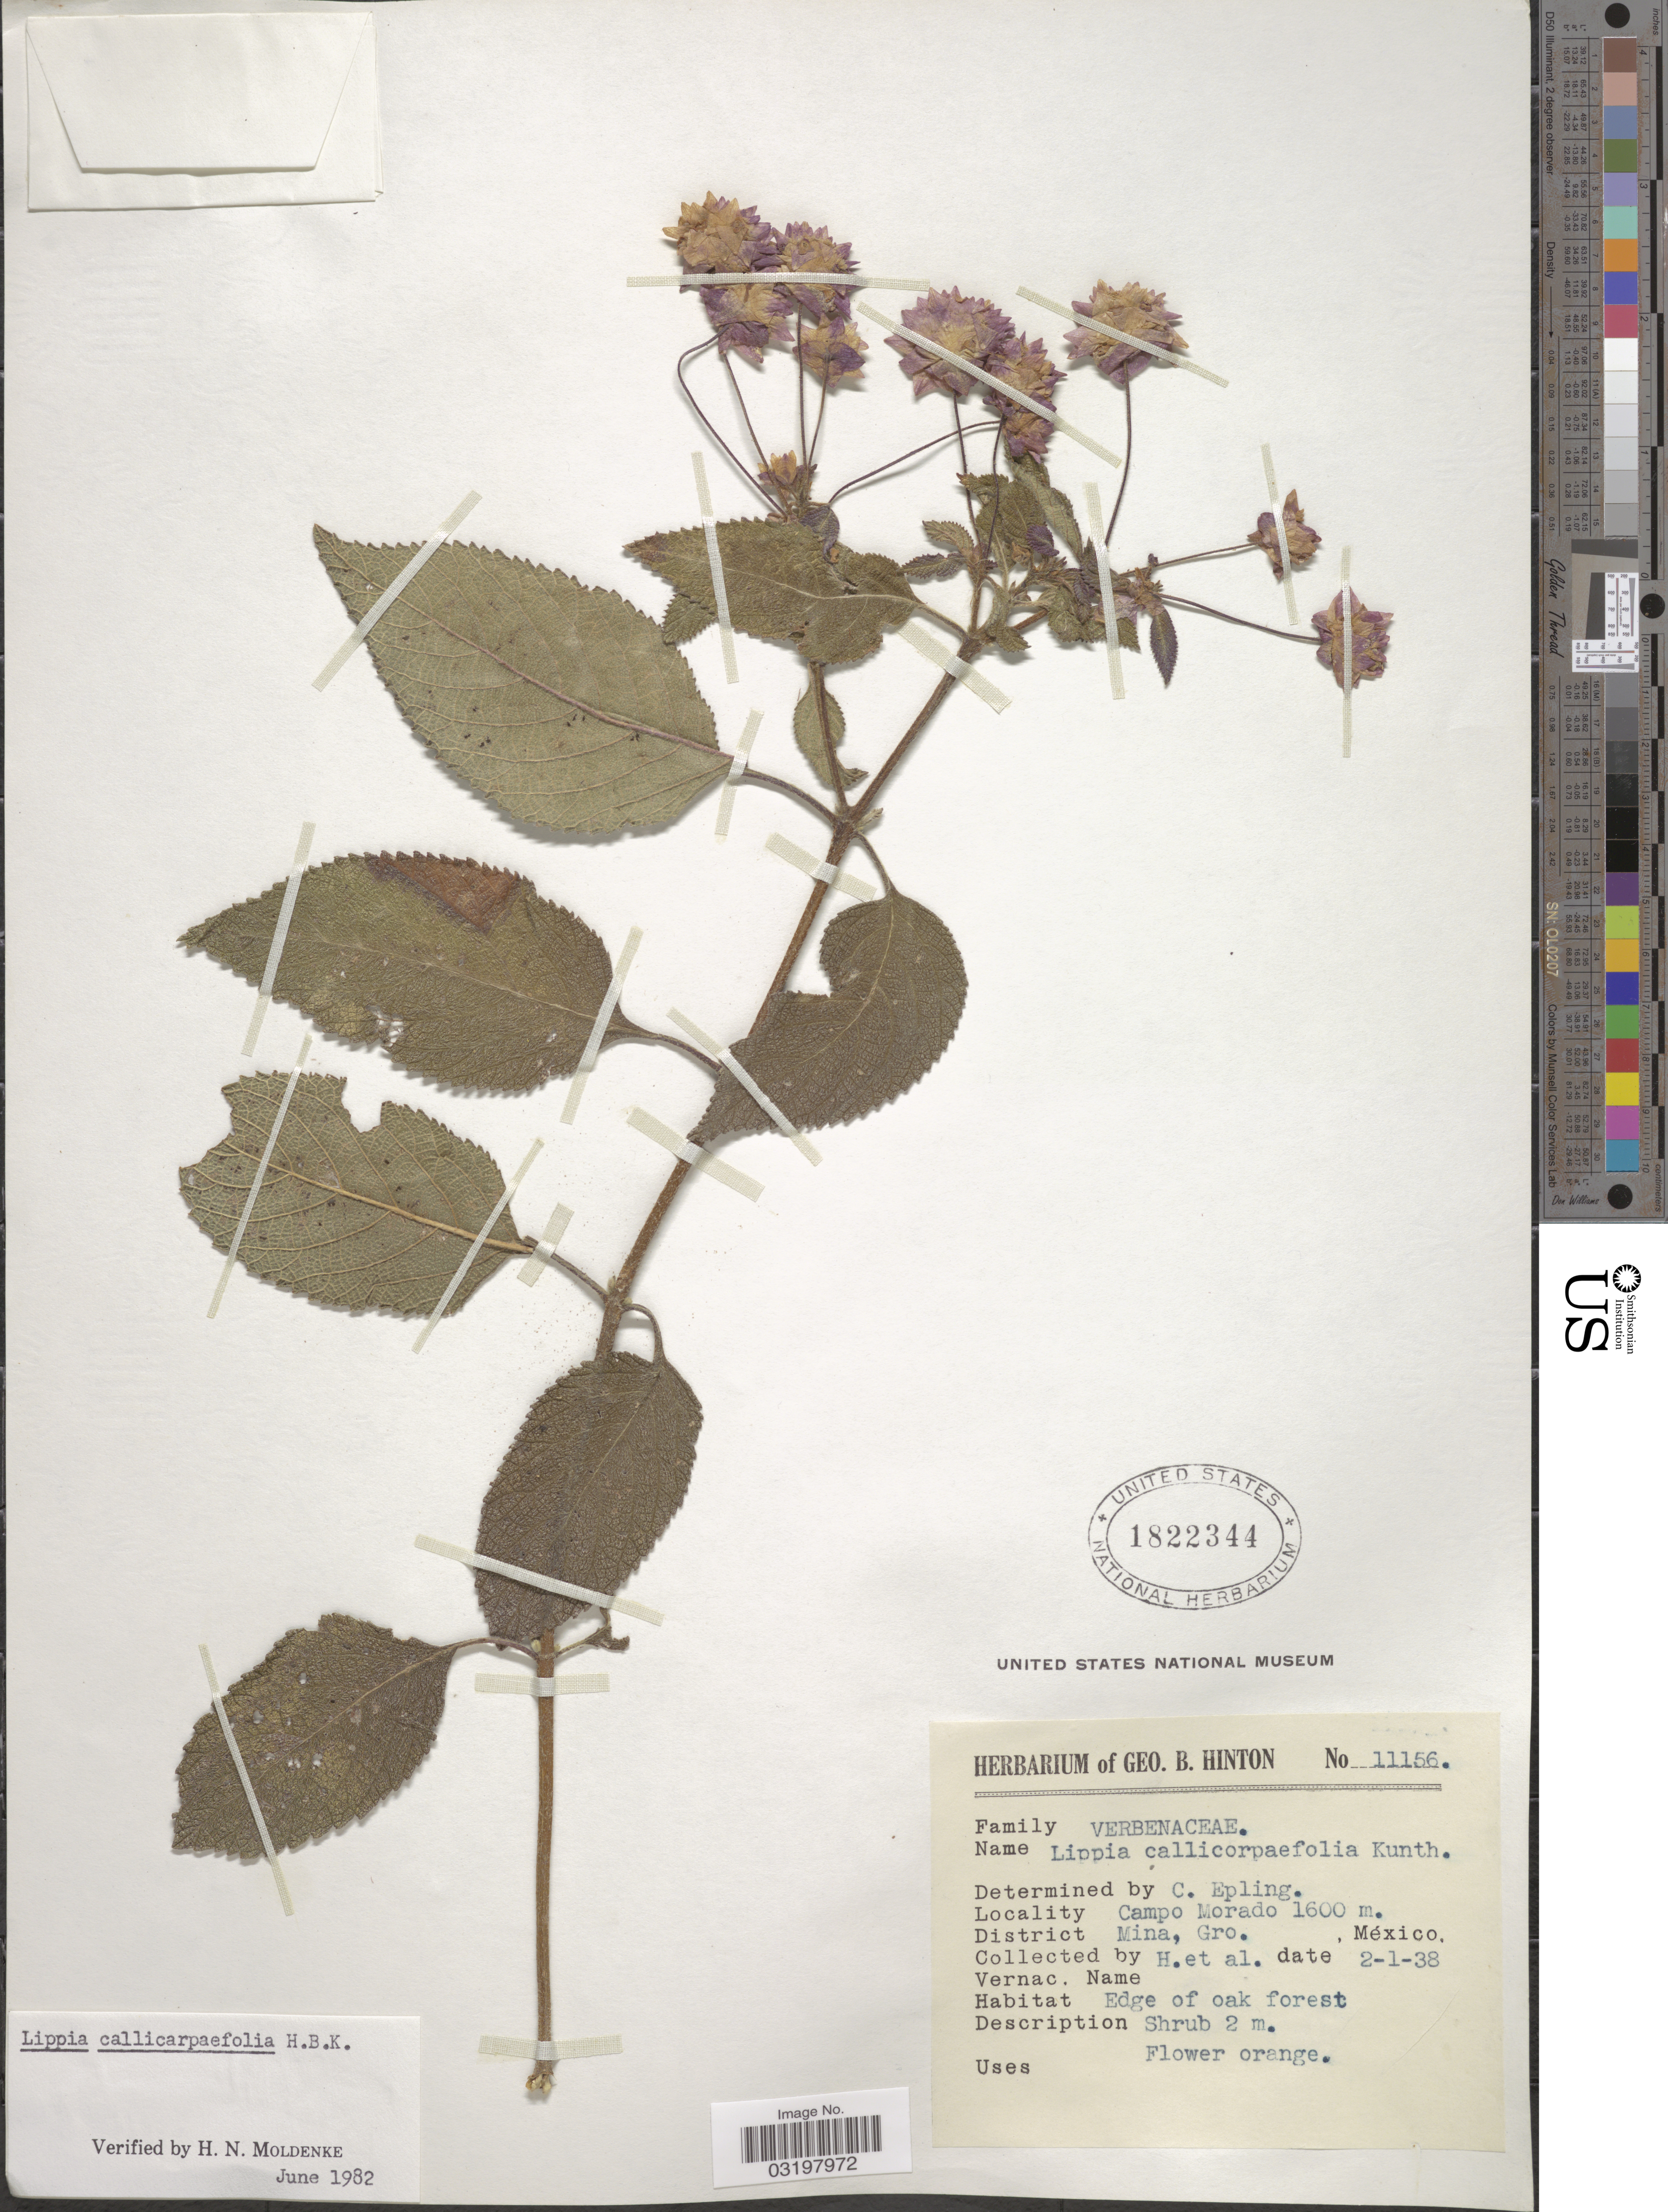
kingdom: Plantae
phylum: Tracheophyta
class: Magnoliopsida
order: Lamiales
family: Verbenaceae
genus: Lippia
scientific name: Lippia callicarpifolia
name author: Kunth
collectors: G. B. Hinton & et al.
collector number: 11156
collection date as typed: Transcribed d/m/y: 2/1/38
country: Mexico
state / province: Guerrero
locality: Campo Morado. District Mina, Gro.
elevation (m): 1600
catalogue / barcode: US 1822344